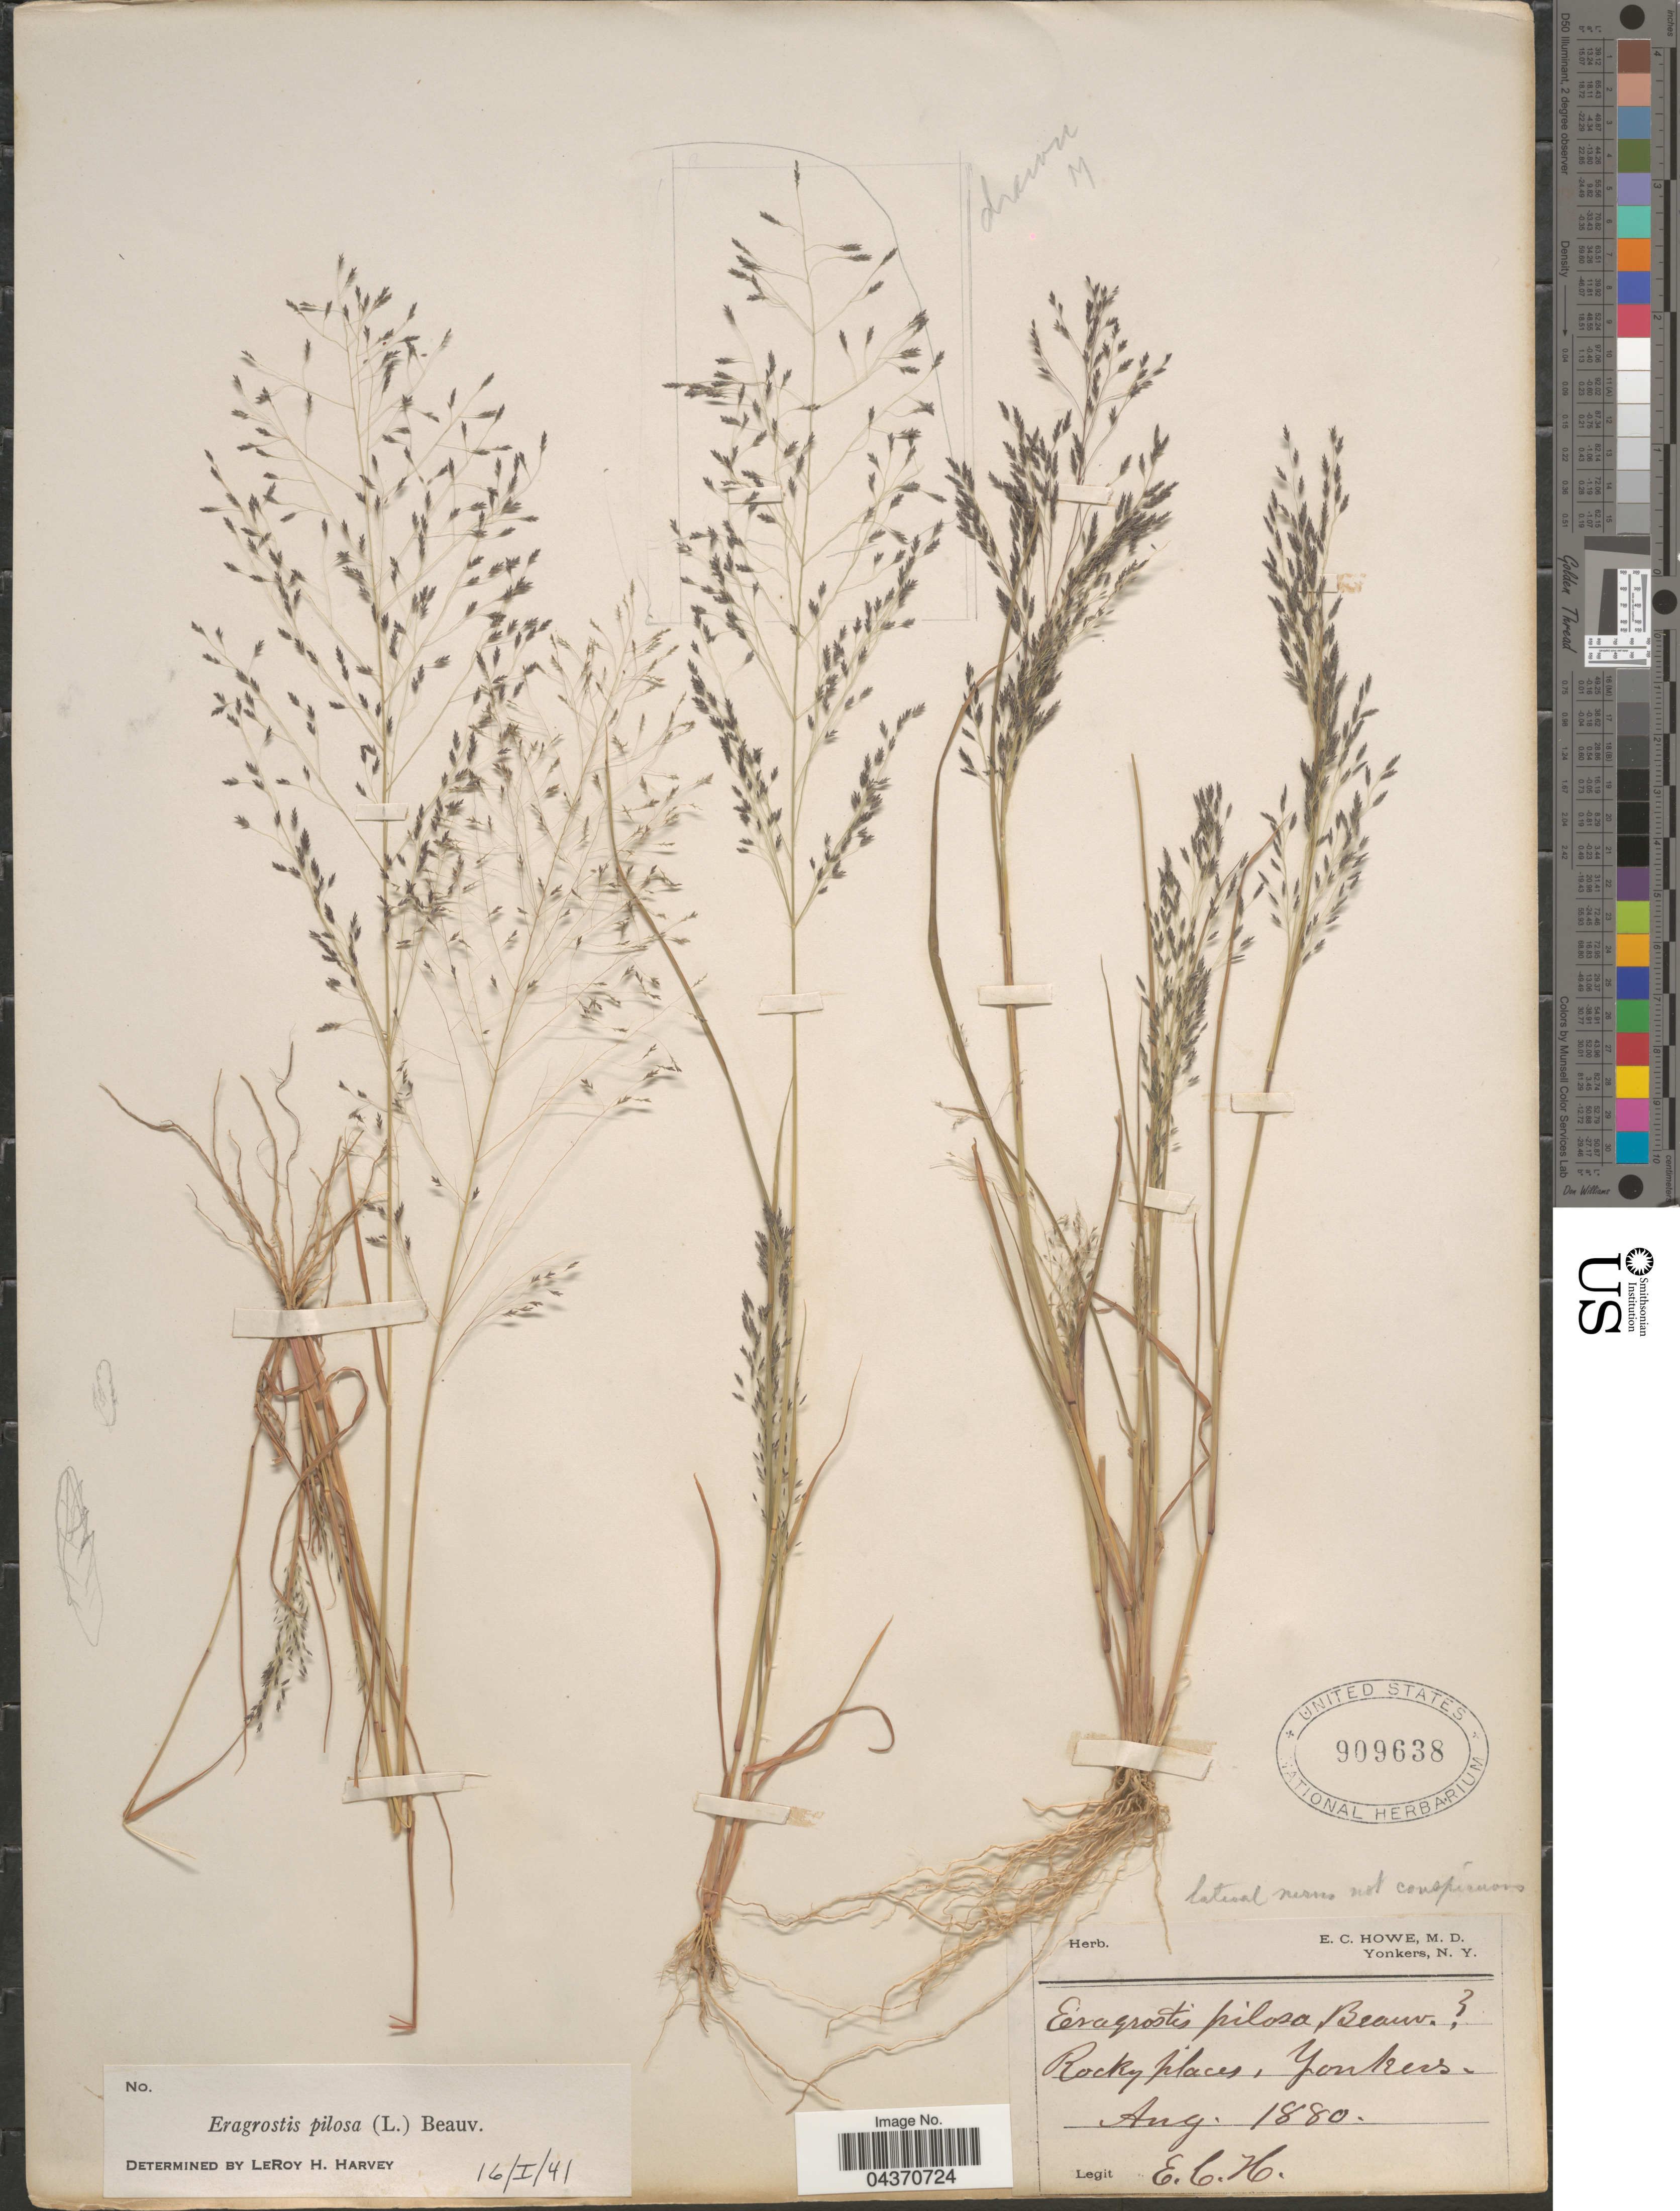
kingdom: Plantae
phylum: Tracheophyta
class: Liliopsida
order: Poales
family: Poaceae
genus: Eragrostis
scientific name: Eragrostis pilosa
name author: (L.) P. Beauv.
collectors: E. Howe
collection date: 1880-08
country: United States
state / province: New York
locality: Rocky places, Yonkers.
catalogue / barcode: US 909638